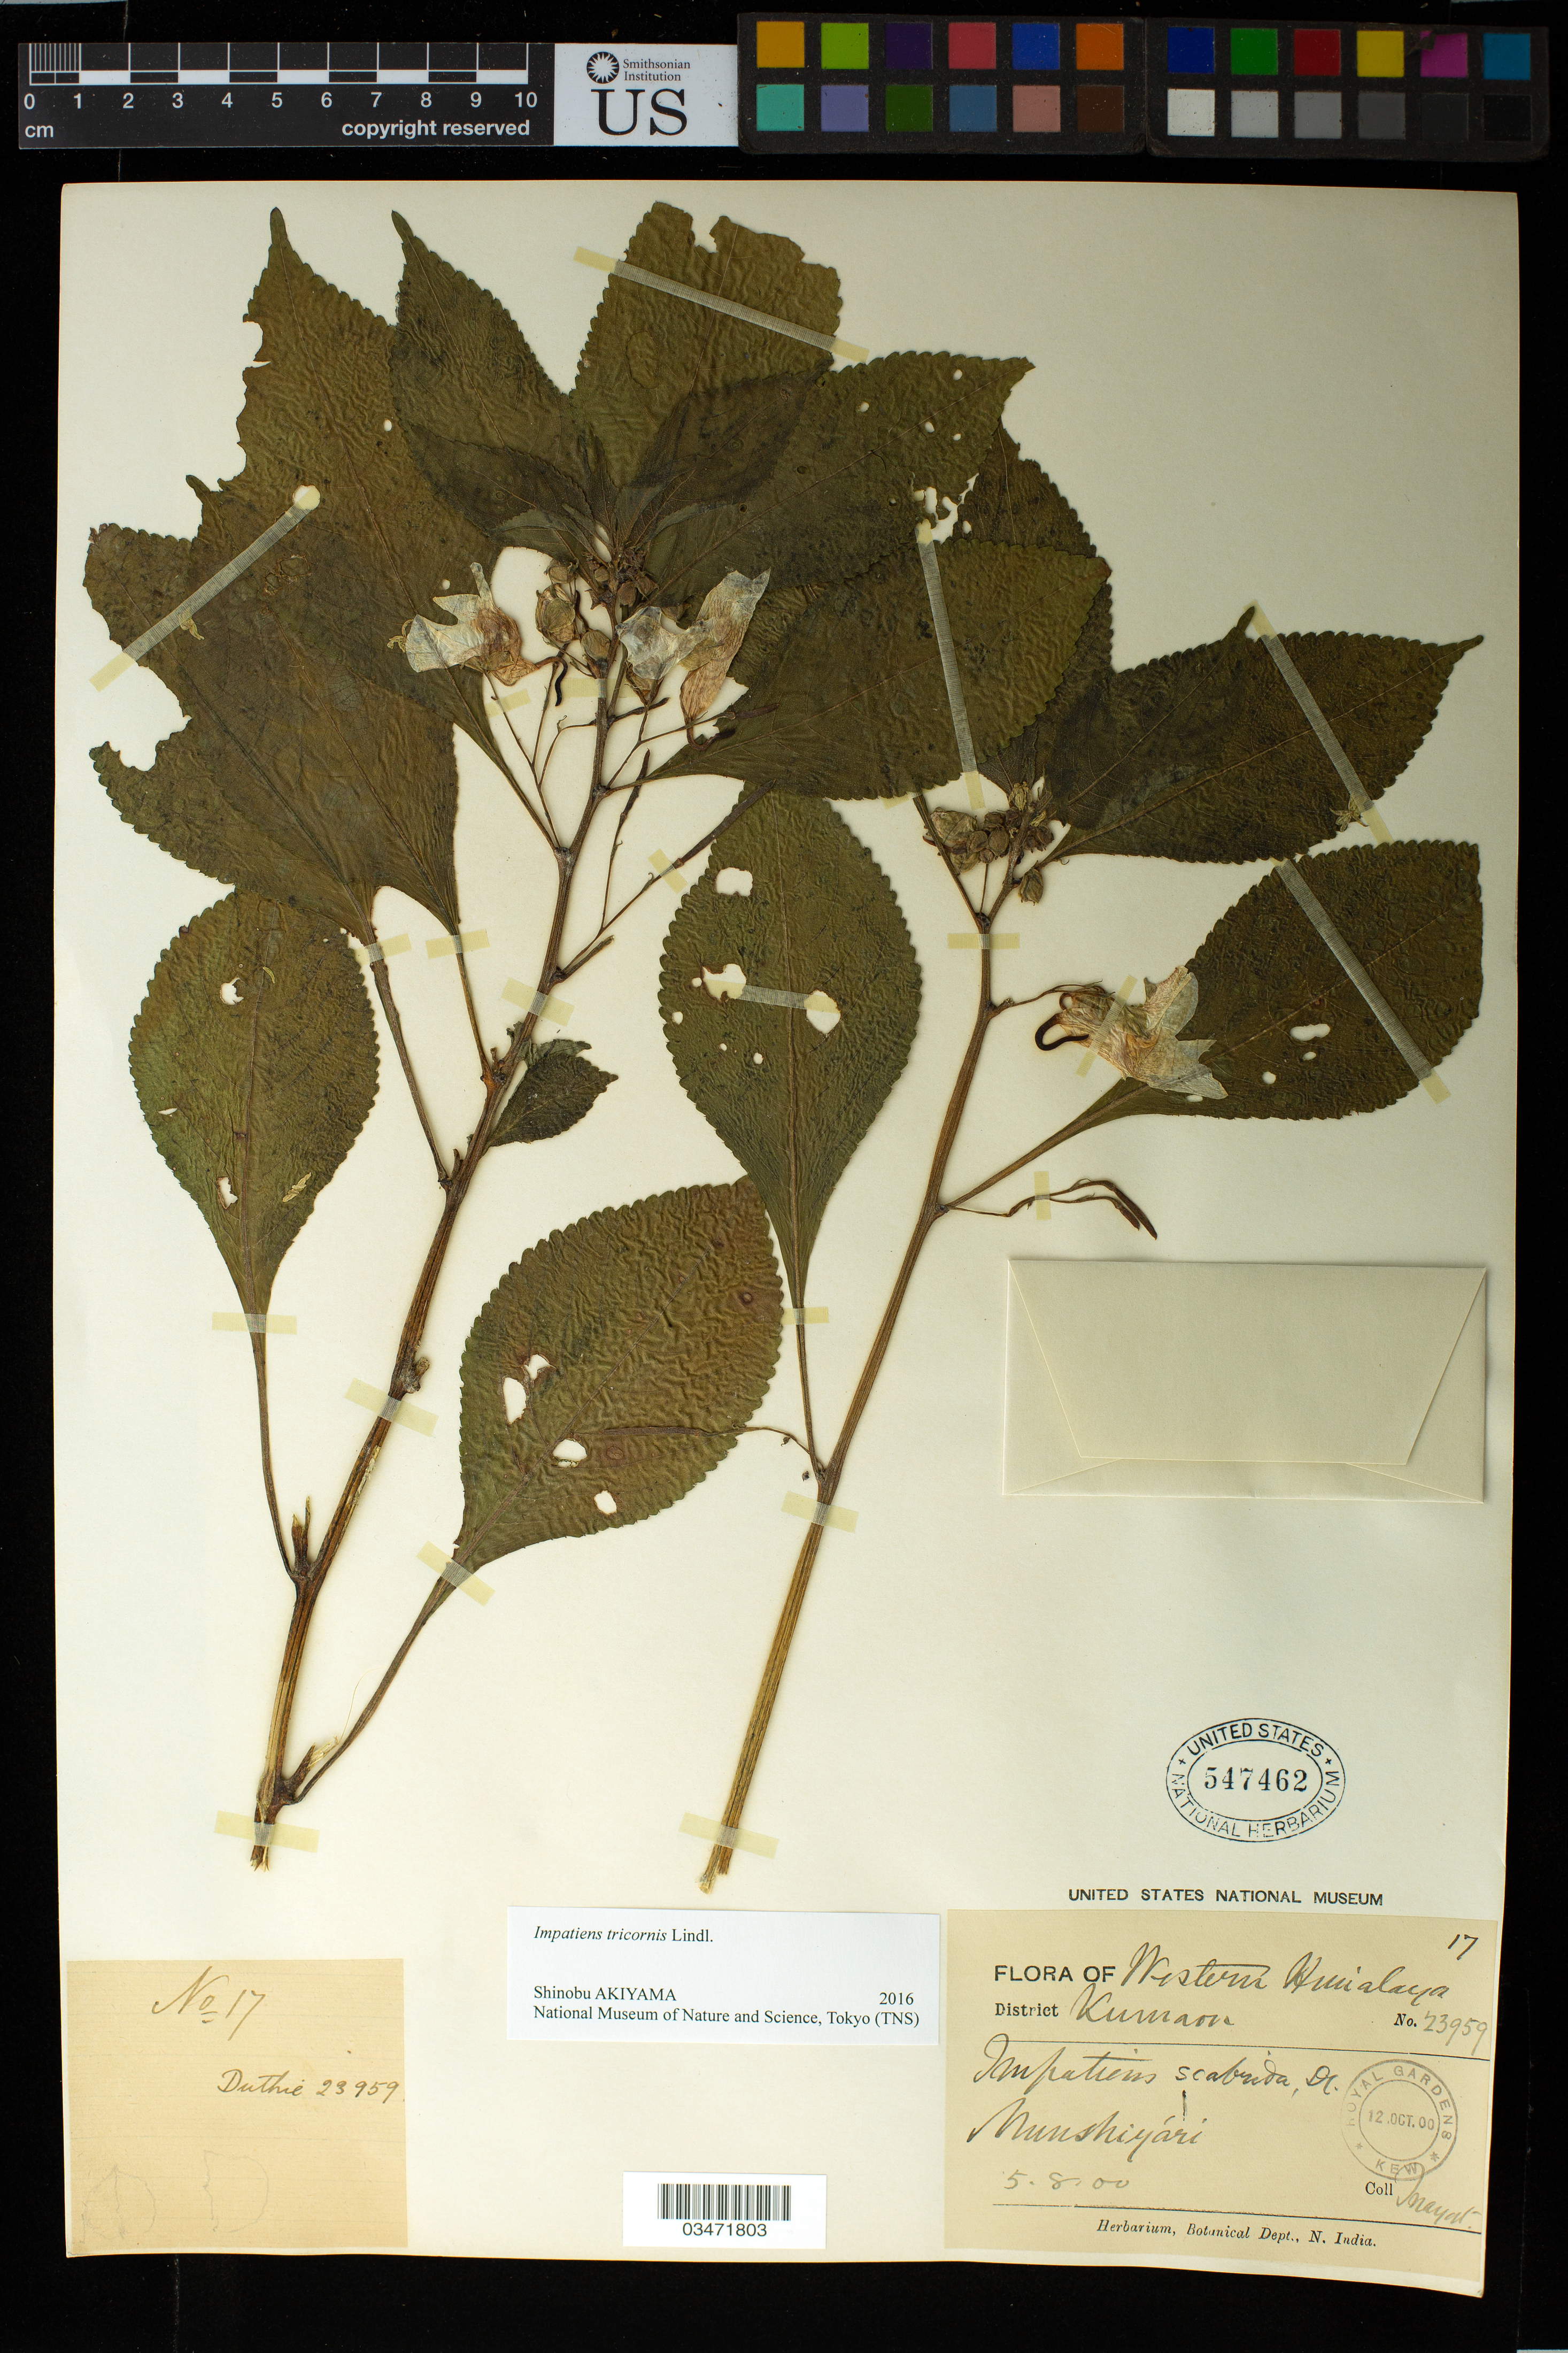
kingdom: Plantae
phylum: Tracheophyta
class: Magnoliopsida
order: Ericales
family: Balsaminaceae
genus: Impatiens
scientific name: Impatiens tricornis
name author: Lindl.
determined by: Akiyama, Shinobu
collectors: -. Inayat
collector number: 23959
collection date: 1900-08-05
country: India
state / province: Uttarakhand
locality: Western Himalaya. Kumaon District. Munshigari [?]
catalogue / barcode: US 547462